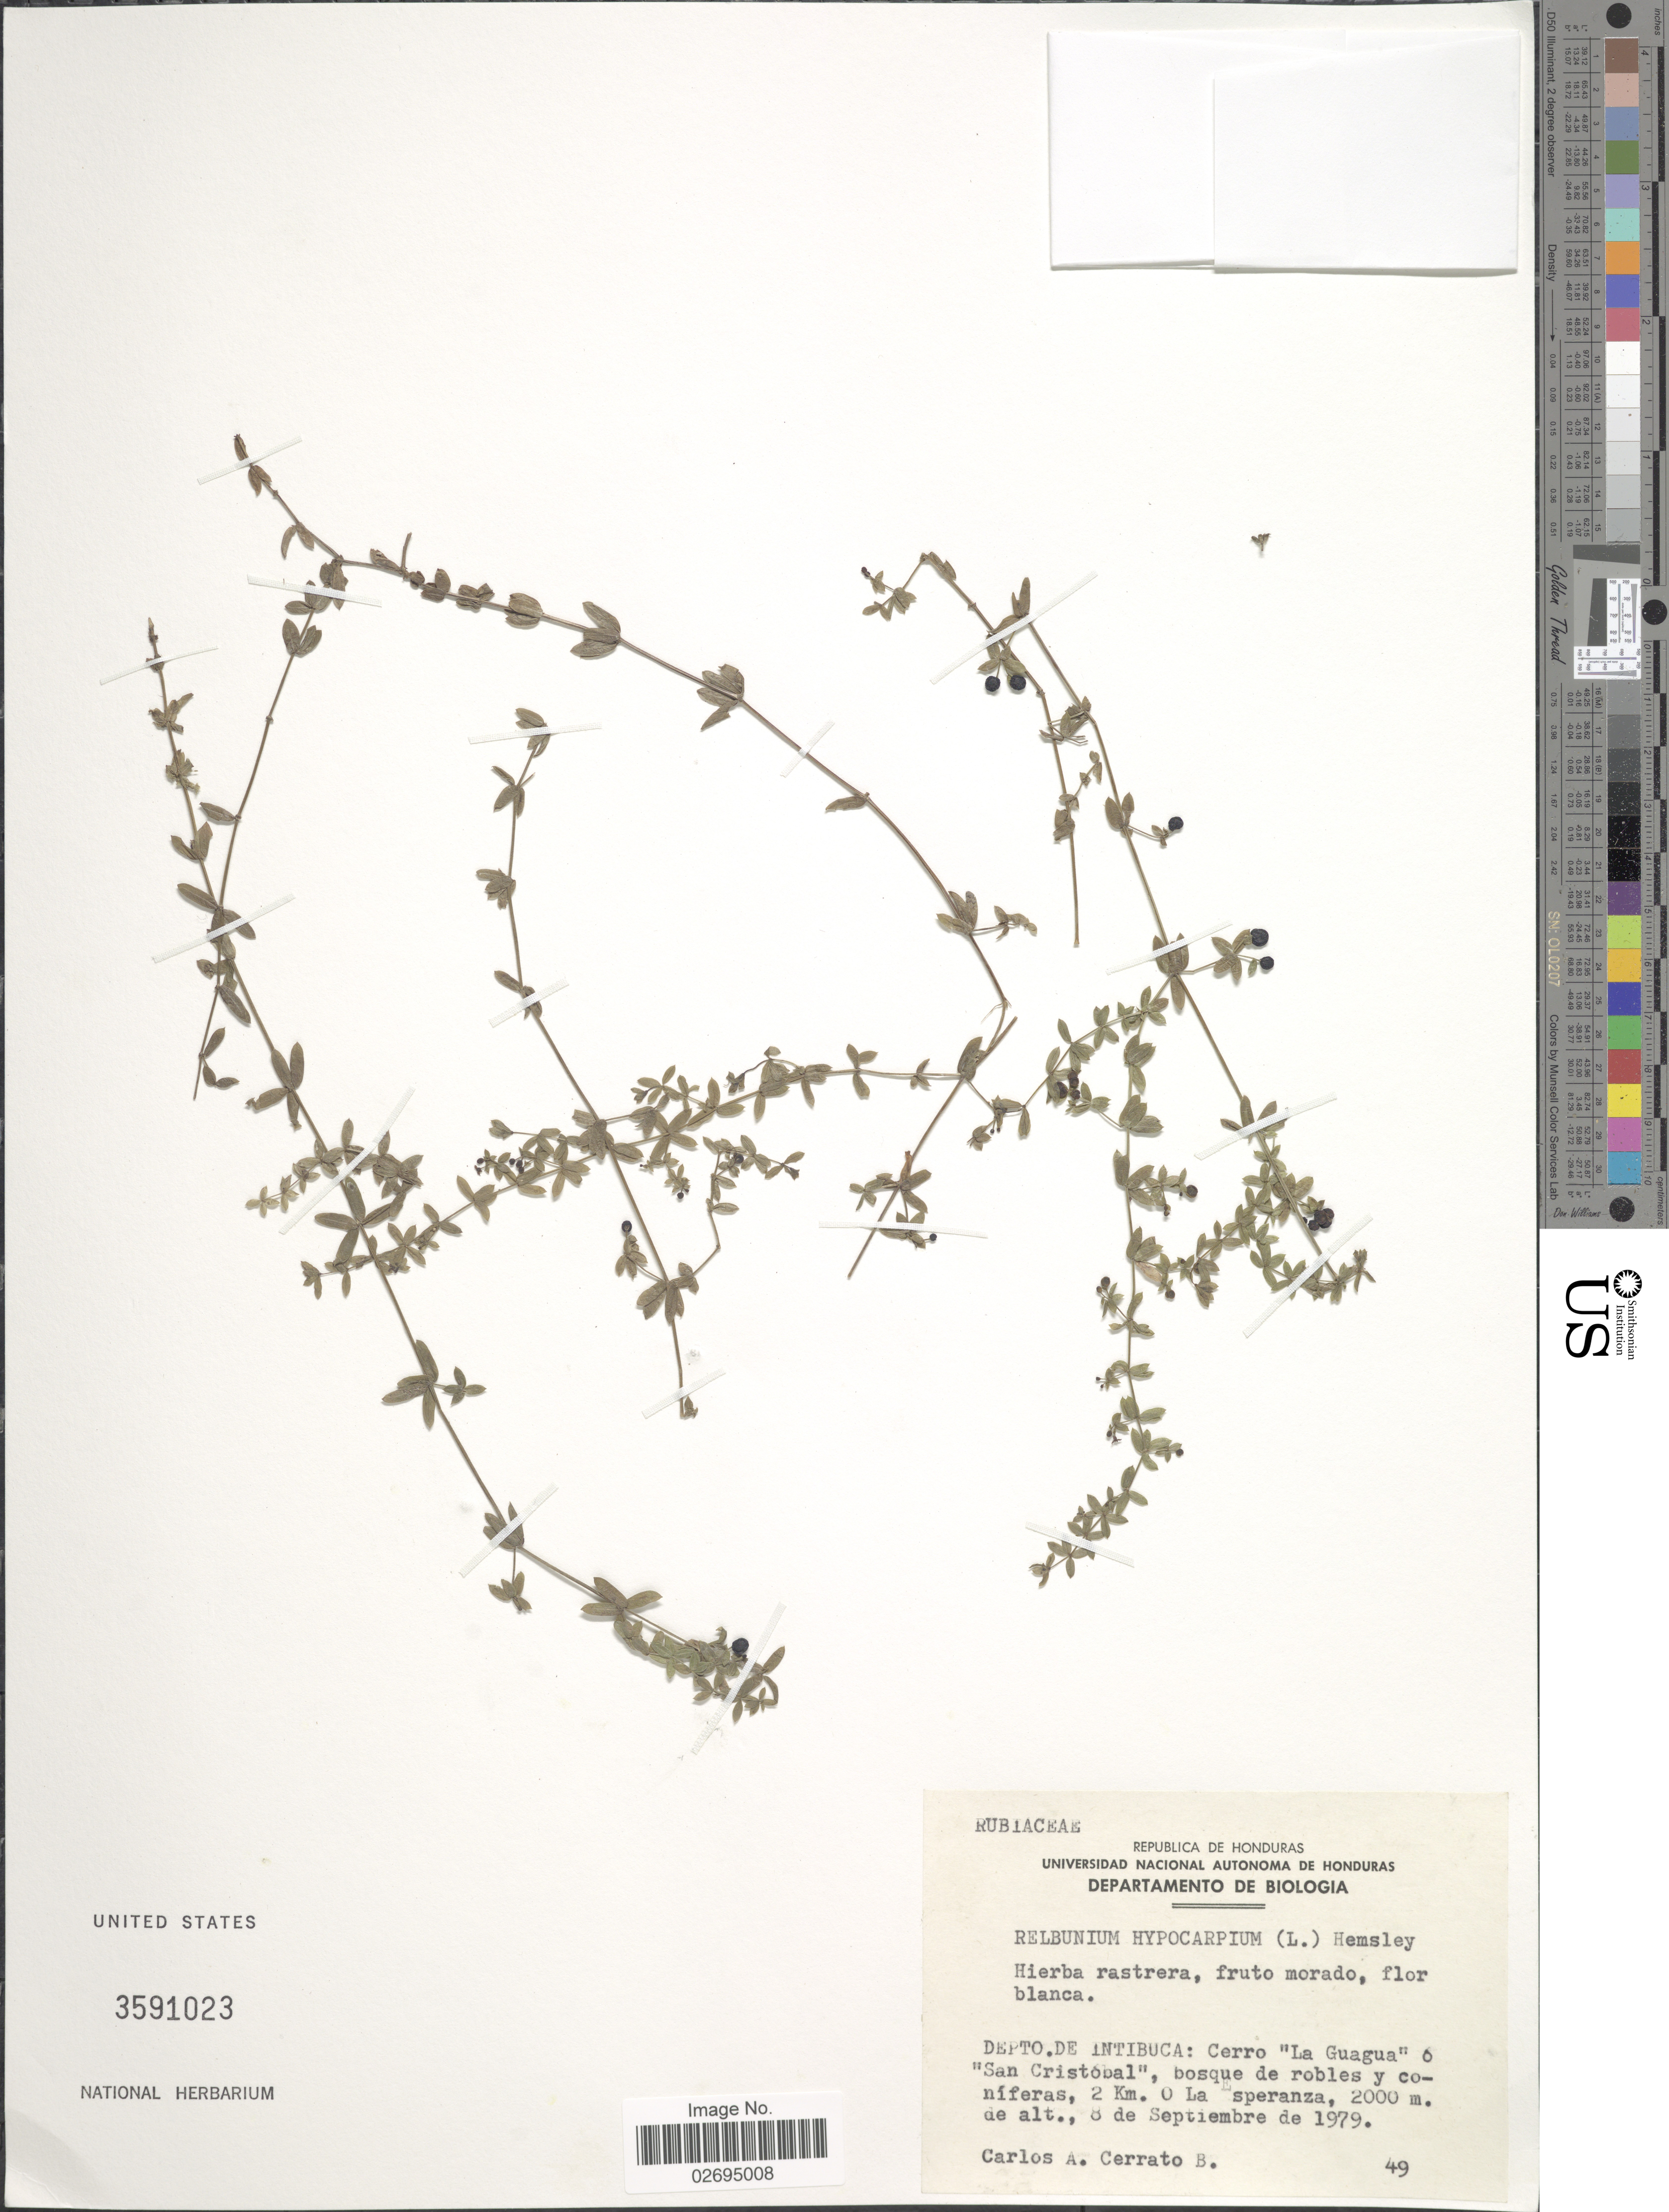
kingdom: Plantae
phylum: Tracheophyta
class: Magnoliopsida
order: Gentianales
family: Rubiaceae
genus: Galium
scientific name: Galium hypocarpium subsp. hypocarpium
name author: (L.) Endl. ex Griseb.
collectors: C. Cerrato B.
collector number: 49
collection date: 1979-09-08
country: Honduras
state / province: Intibuca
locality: Depto de Intibuca: Cerro 'La Giaga' o 'San Cristobal', bosque de robles y coníferas, 2 Km O La Esperanza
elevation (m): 2000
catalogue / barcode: US 3591023